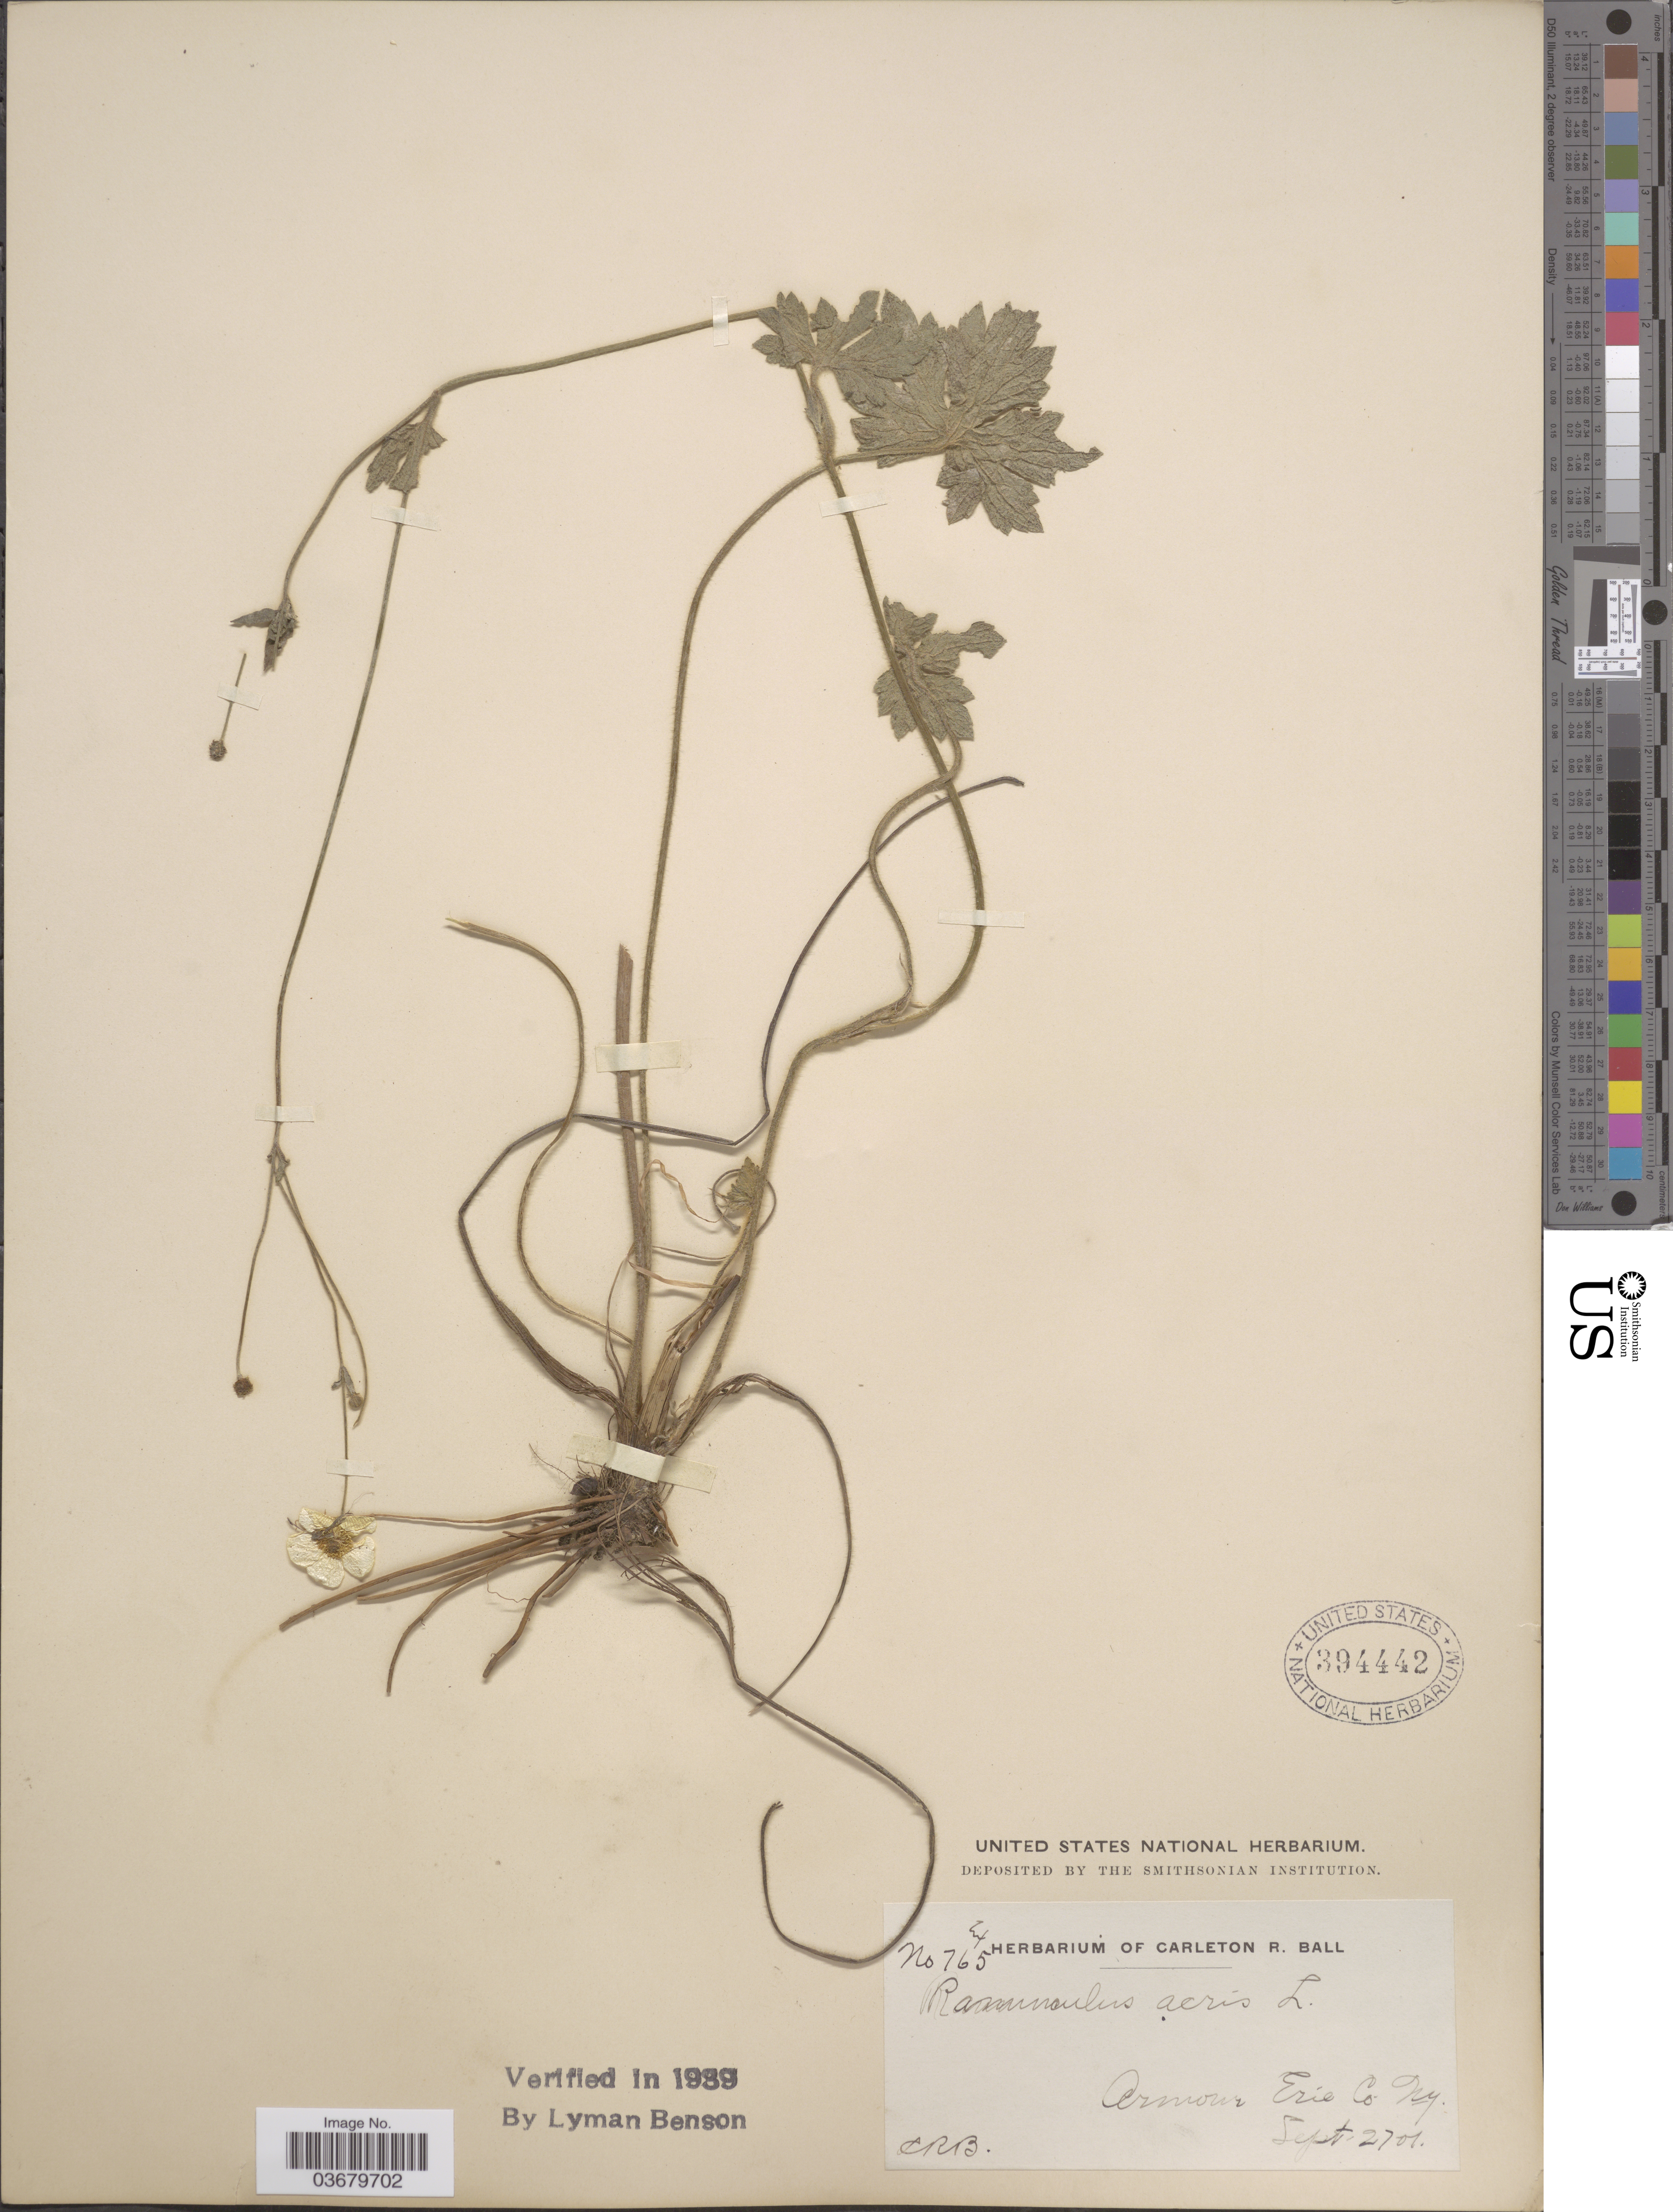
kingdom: Plantae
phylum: Tracheophyta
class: Magnoliopsida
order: Ranunculales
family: Ranunculaceae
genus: Ranunculus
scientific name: Ranunculus acris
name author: L.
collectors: C. R. Ball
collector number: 765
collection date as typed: Transcribed d/m/y: 27/9/1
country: United States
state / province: New York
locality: Armour, Erie Co.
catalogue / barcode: US 394442